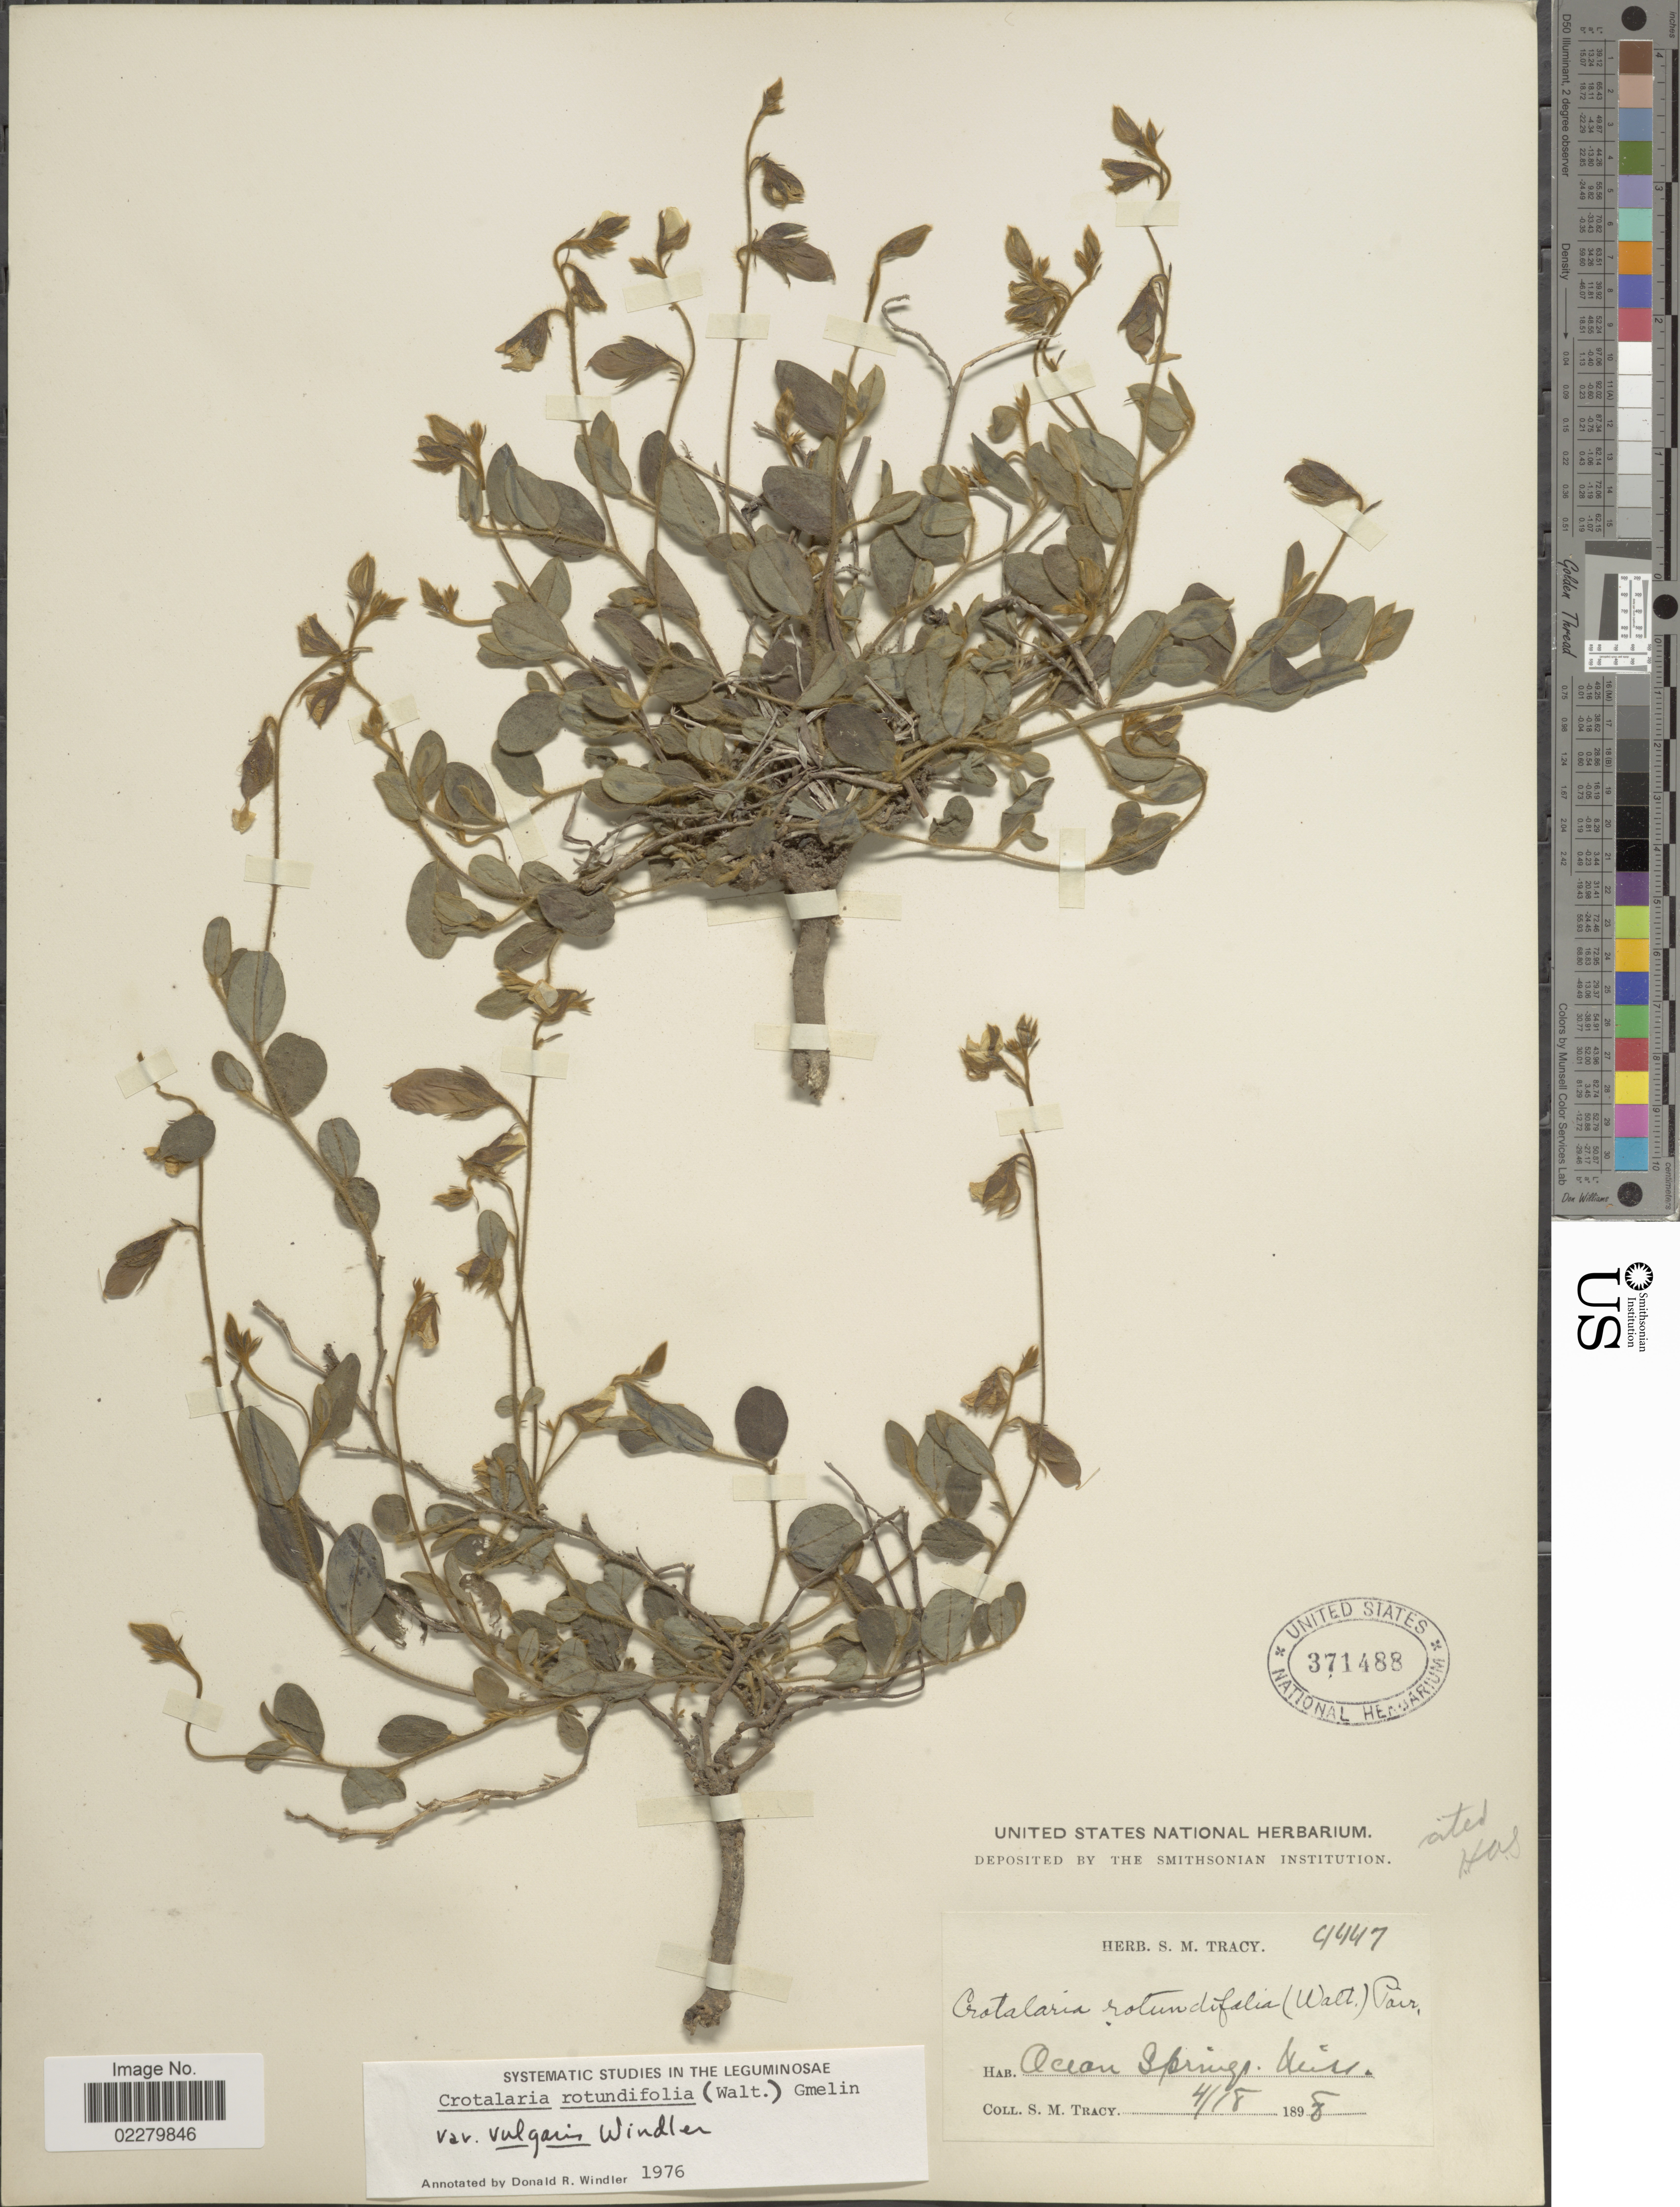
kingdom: Plantae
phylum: Tracheophyta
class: Magnoliopsida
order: Fabales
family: Fabaceae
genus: Crotalaria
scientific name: Crotalaria rotundifolia var. vulgaris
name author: Windler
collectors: S. M. Tracy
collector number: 4447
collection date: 1898-04-18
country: United States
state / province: Mississippi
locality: Ocean Springs. Miss.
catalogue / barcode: US 371488